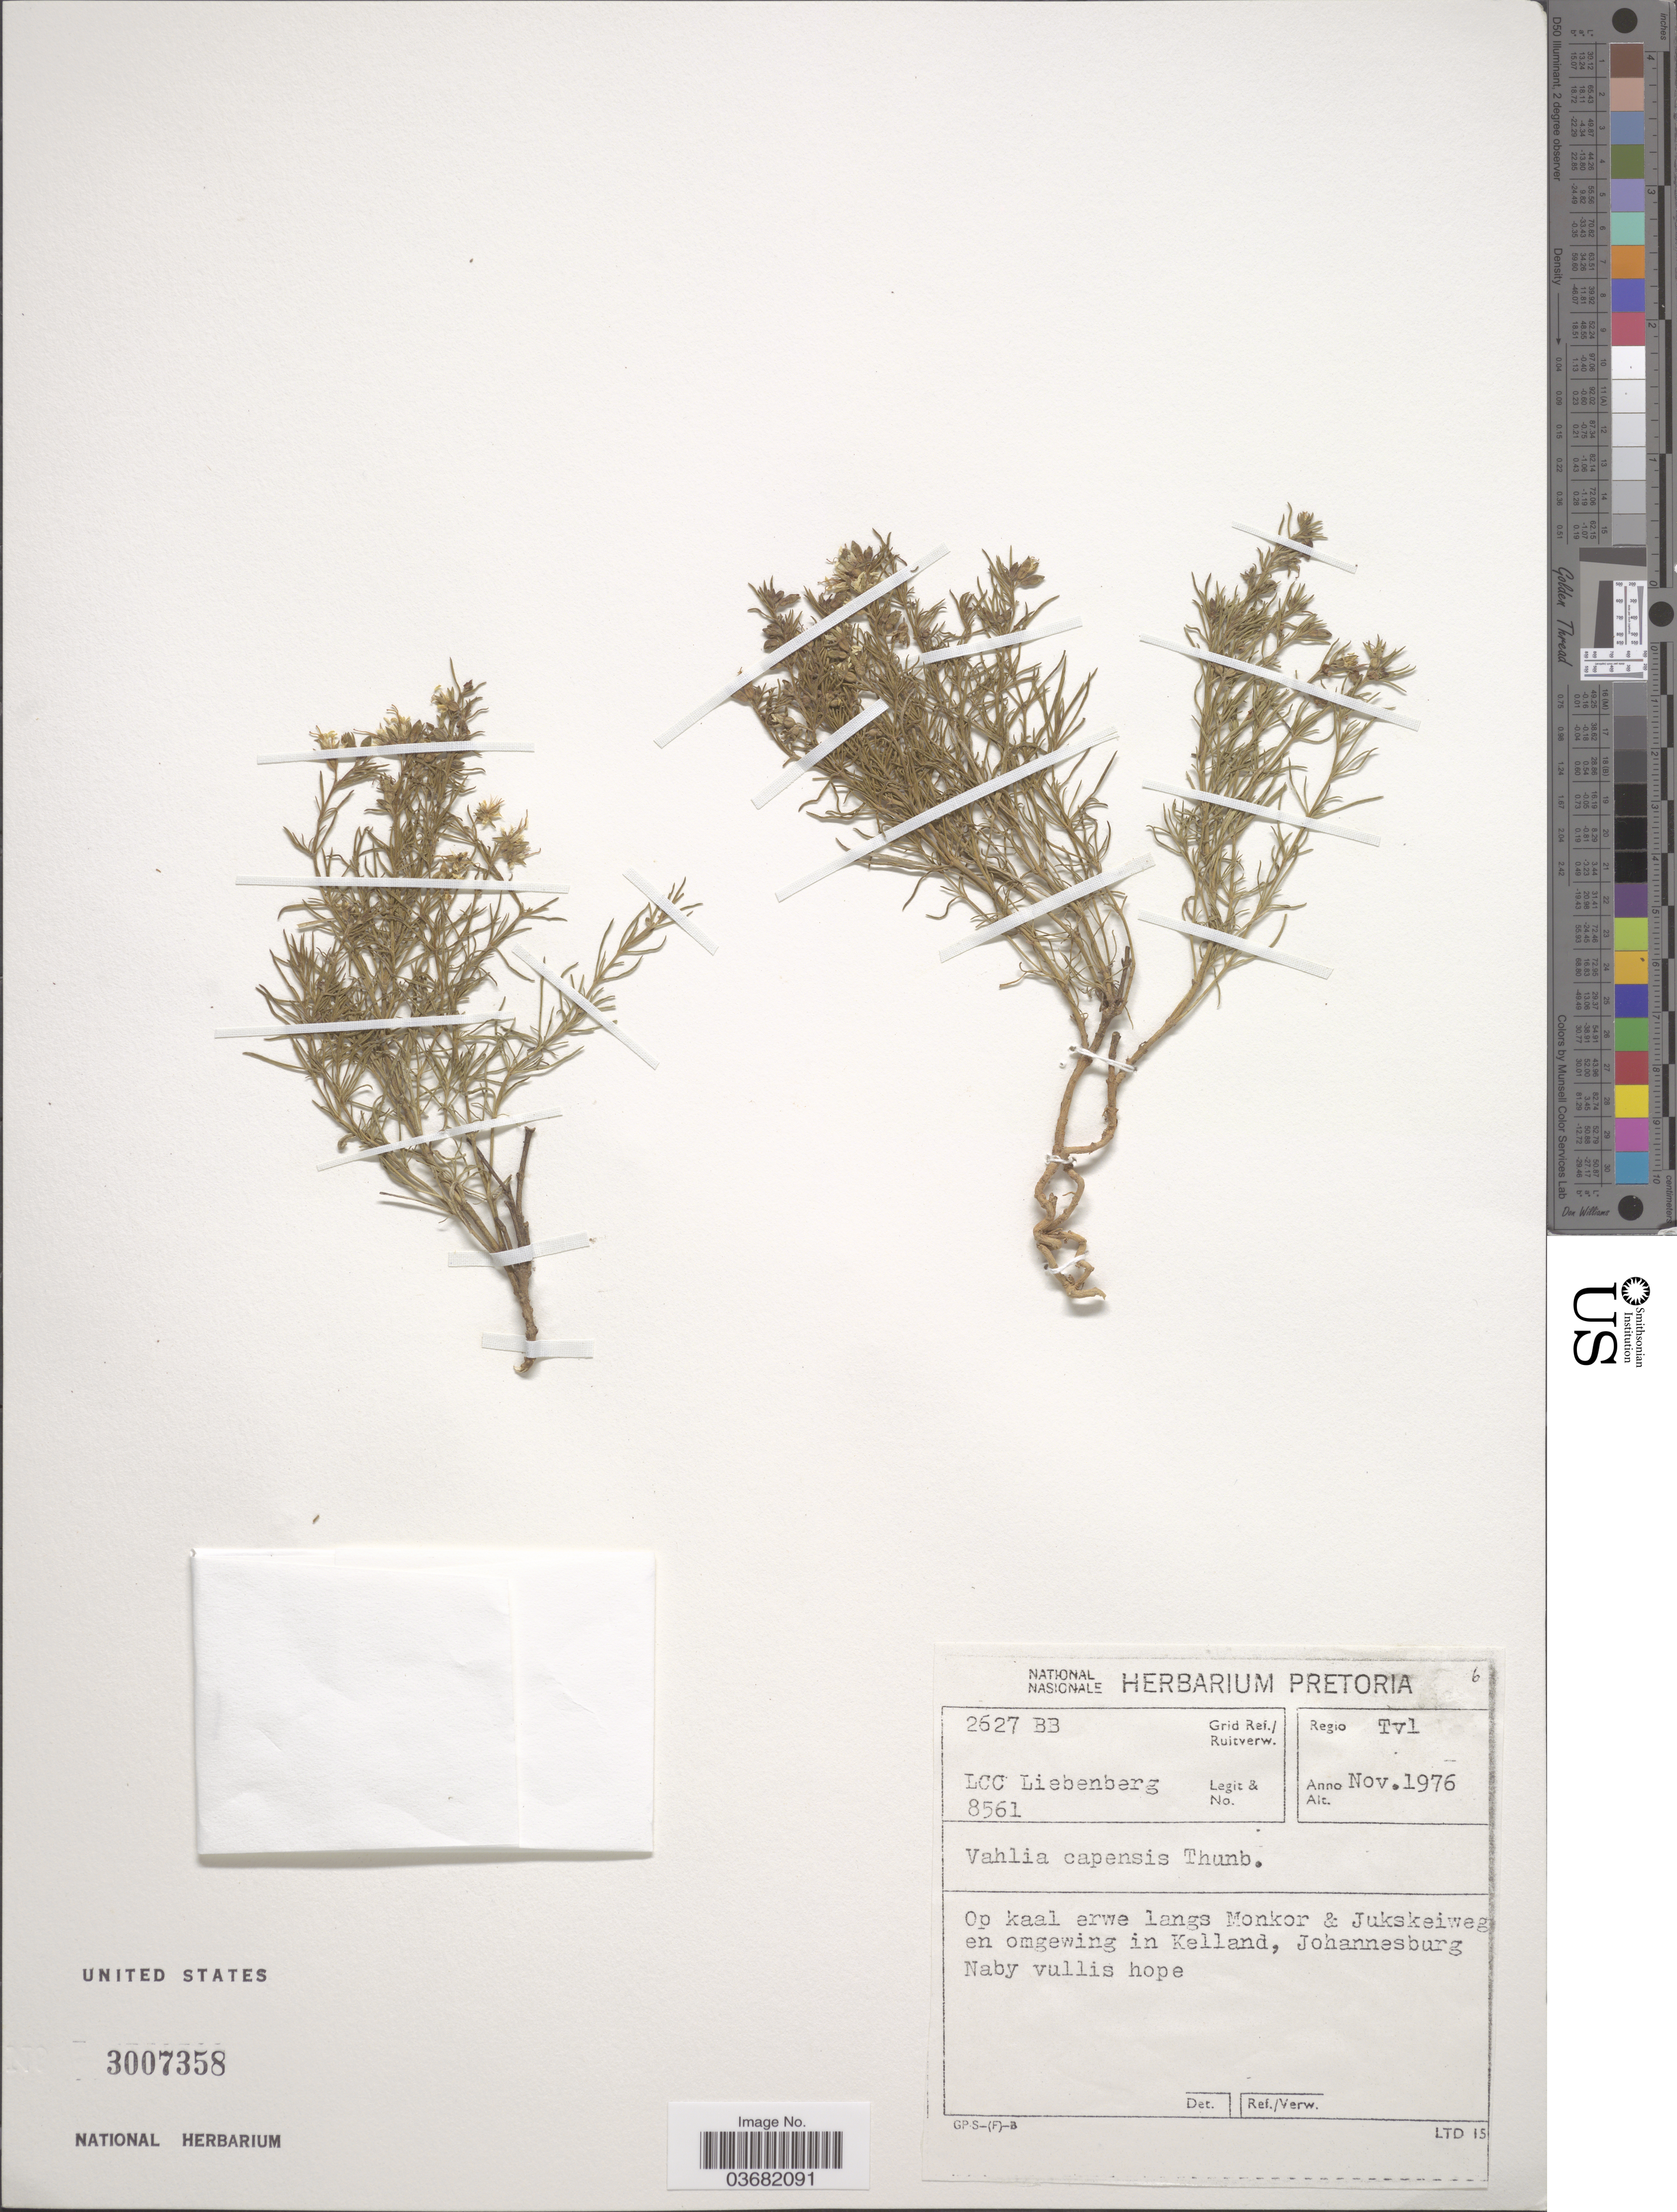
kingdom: Plantae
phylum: Tracheophyta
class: Magnoliopsida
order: Vahliales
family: Vahliaceae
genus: Vahlia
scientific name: Vahlia capensis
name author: (L. f.) Thunb.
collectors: L. Liebenberg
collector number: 8561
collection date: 1976-11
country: South Africa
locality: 2627 BB Grid Ref./Ruitverw. Regio Tvl. Op kaal erwe langs Monkor & Jukskeiweg en omgewing in Kelland, Johannesburg. Naby vullis hope.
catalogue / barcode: US 3007358